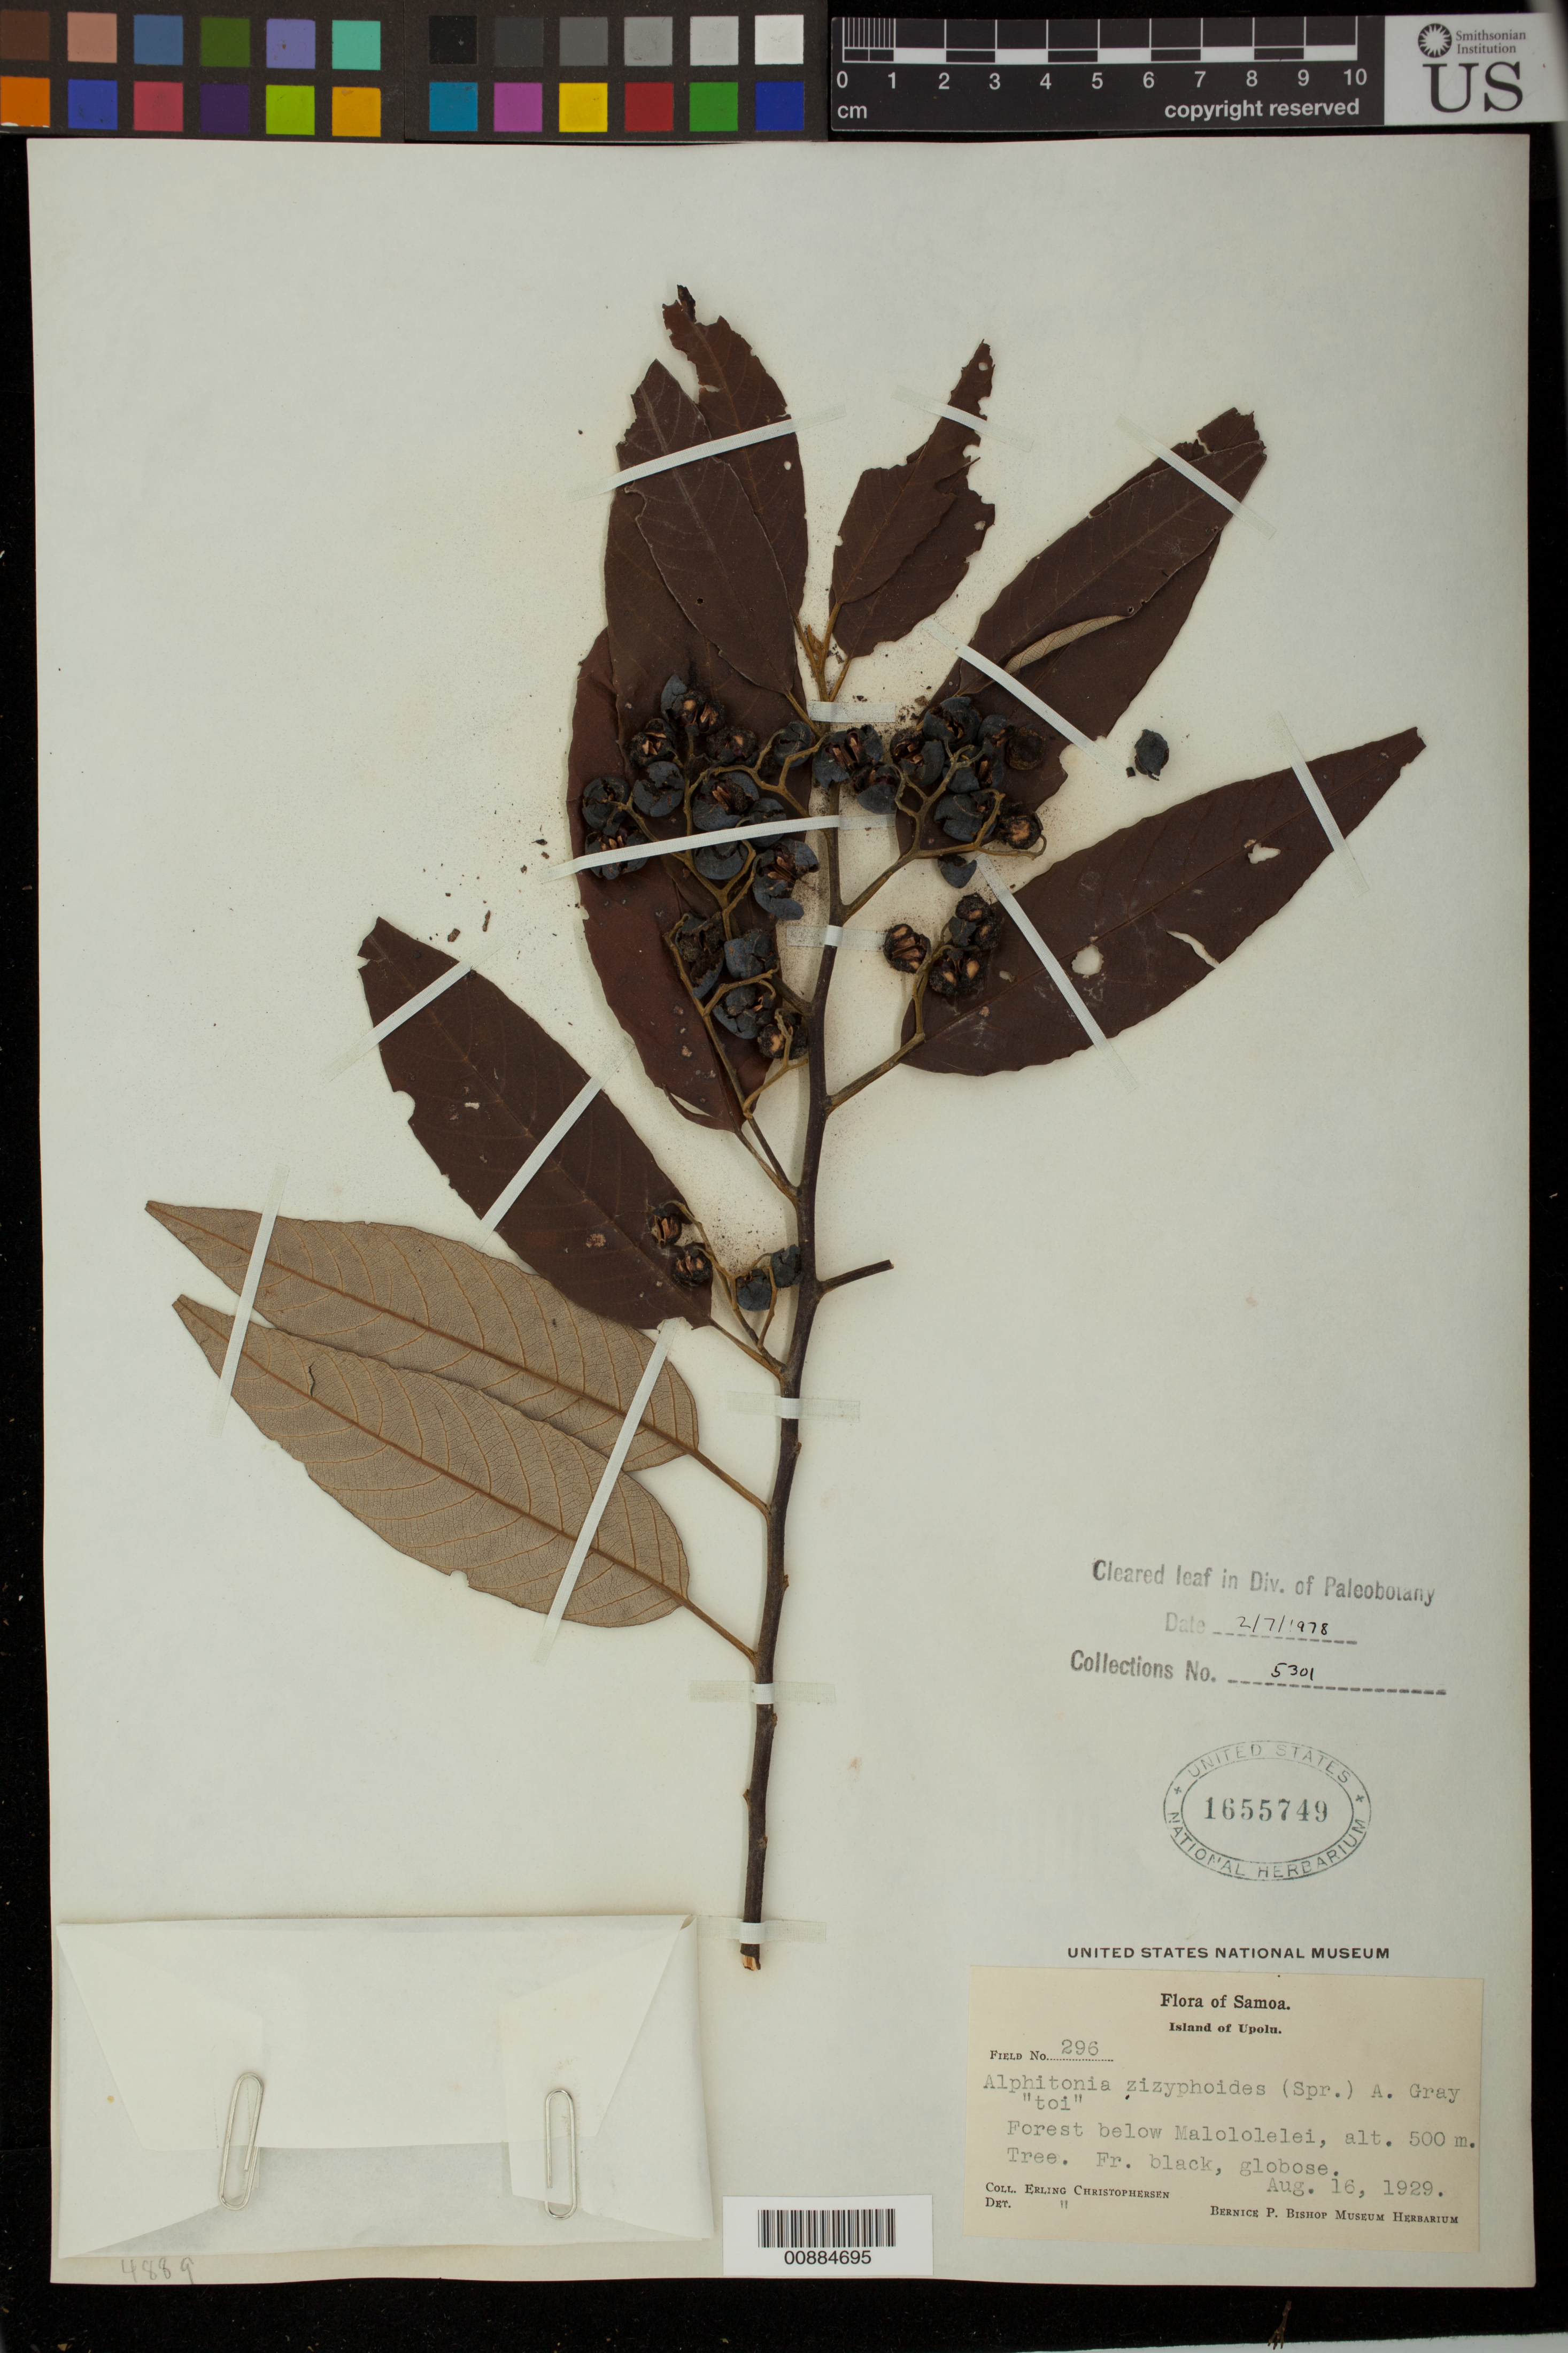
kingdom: Plantae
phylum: Tracheophyta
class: Magnoliopsida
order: Rosales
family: Rhamnaceae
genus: Alphitonia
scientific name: Alphitonia zizyphoides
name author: (Sol. ex Spreng.) A. Gray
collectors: E. Christophersen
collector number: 296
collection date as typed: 16 Aug 1929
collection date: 1929-08-16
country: Samoa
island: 'Upolu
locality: Forest below Malololelei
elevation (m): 500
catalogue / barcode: US 1655749